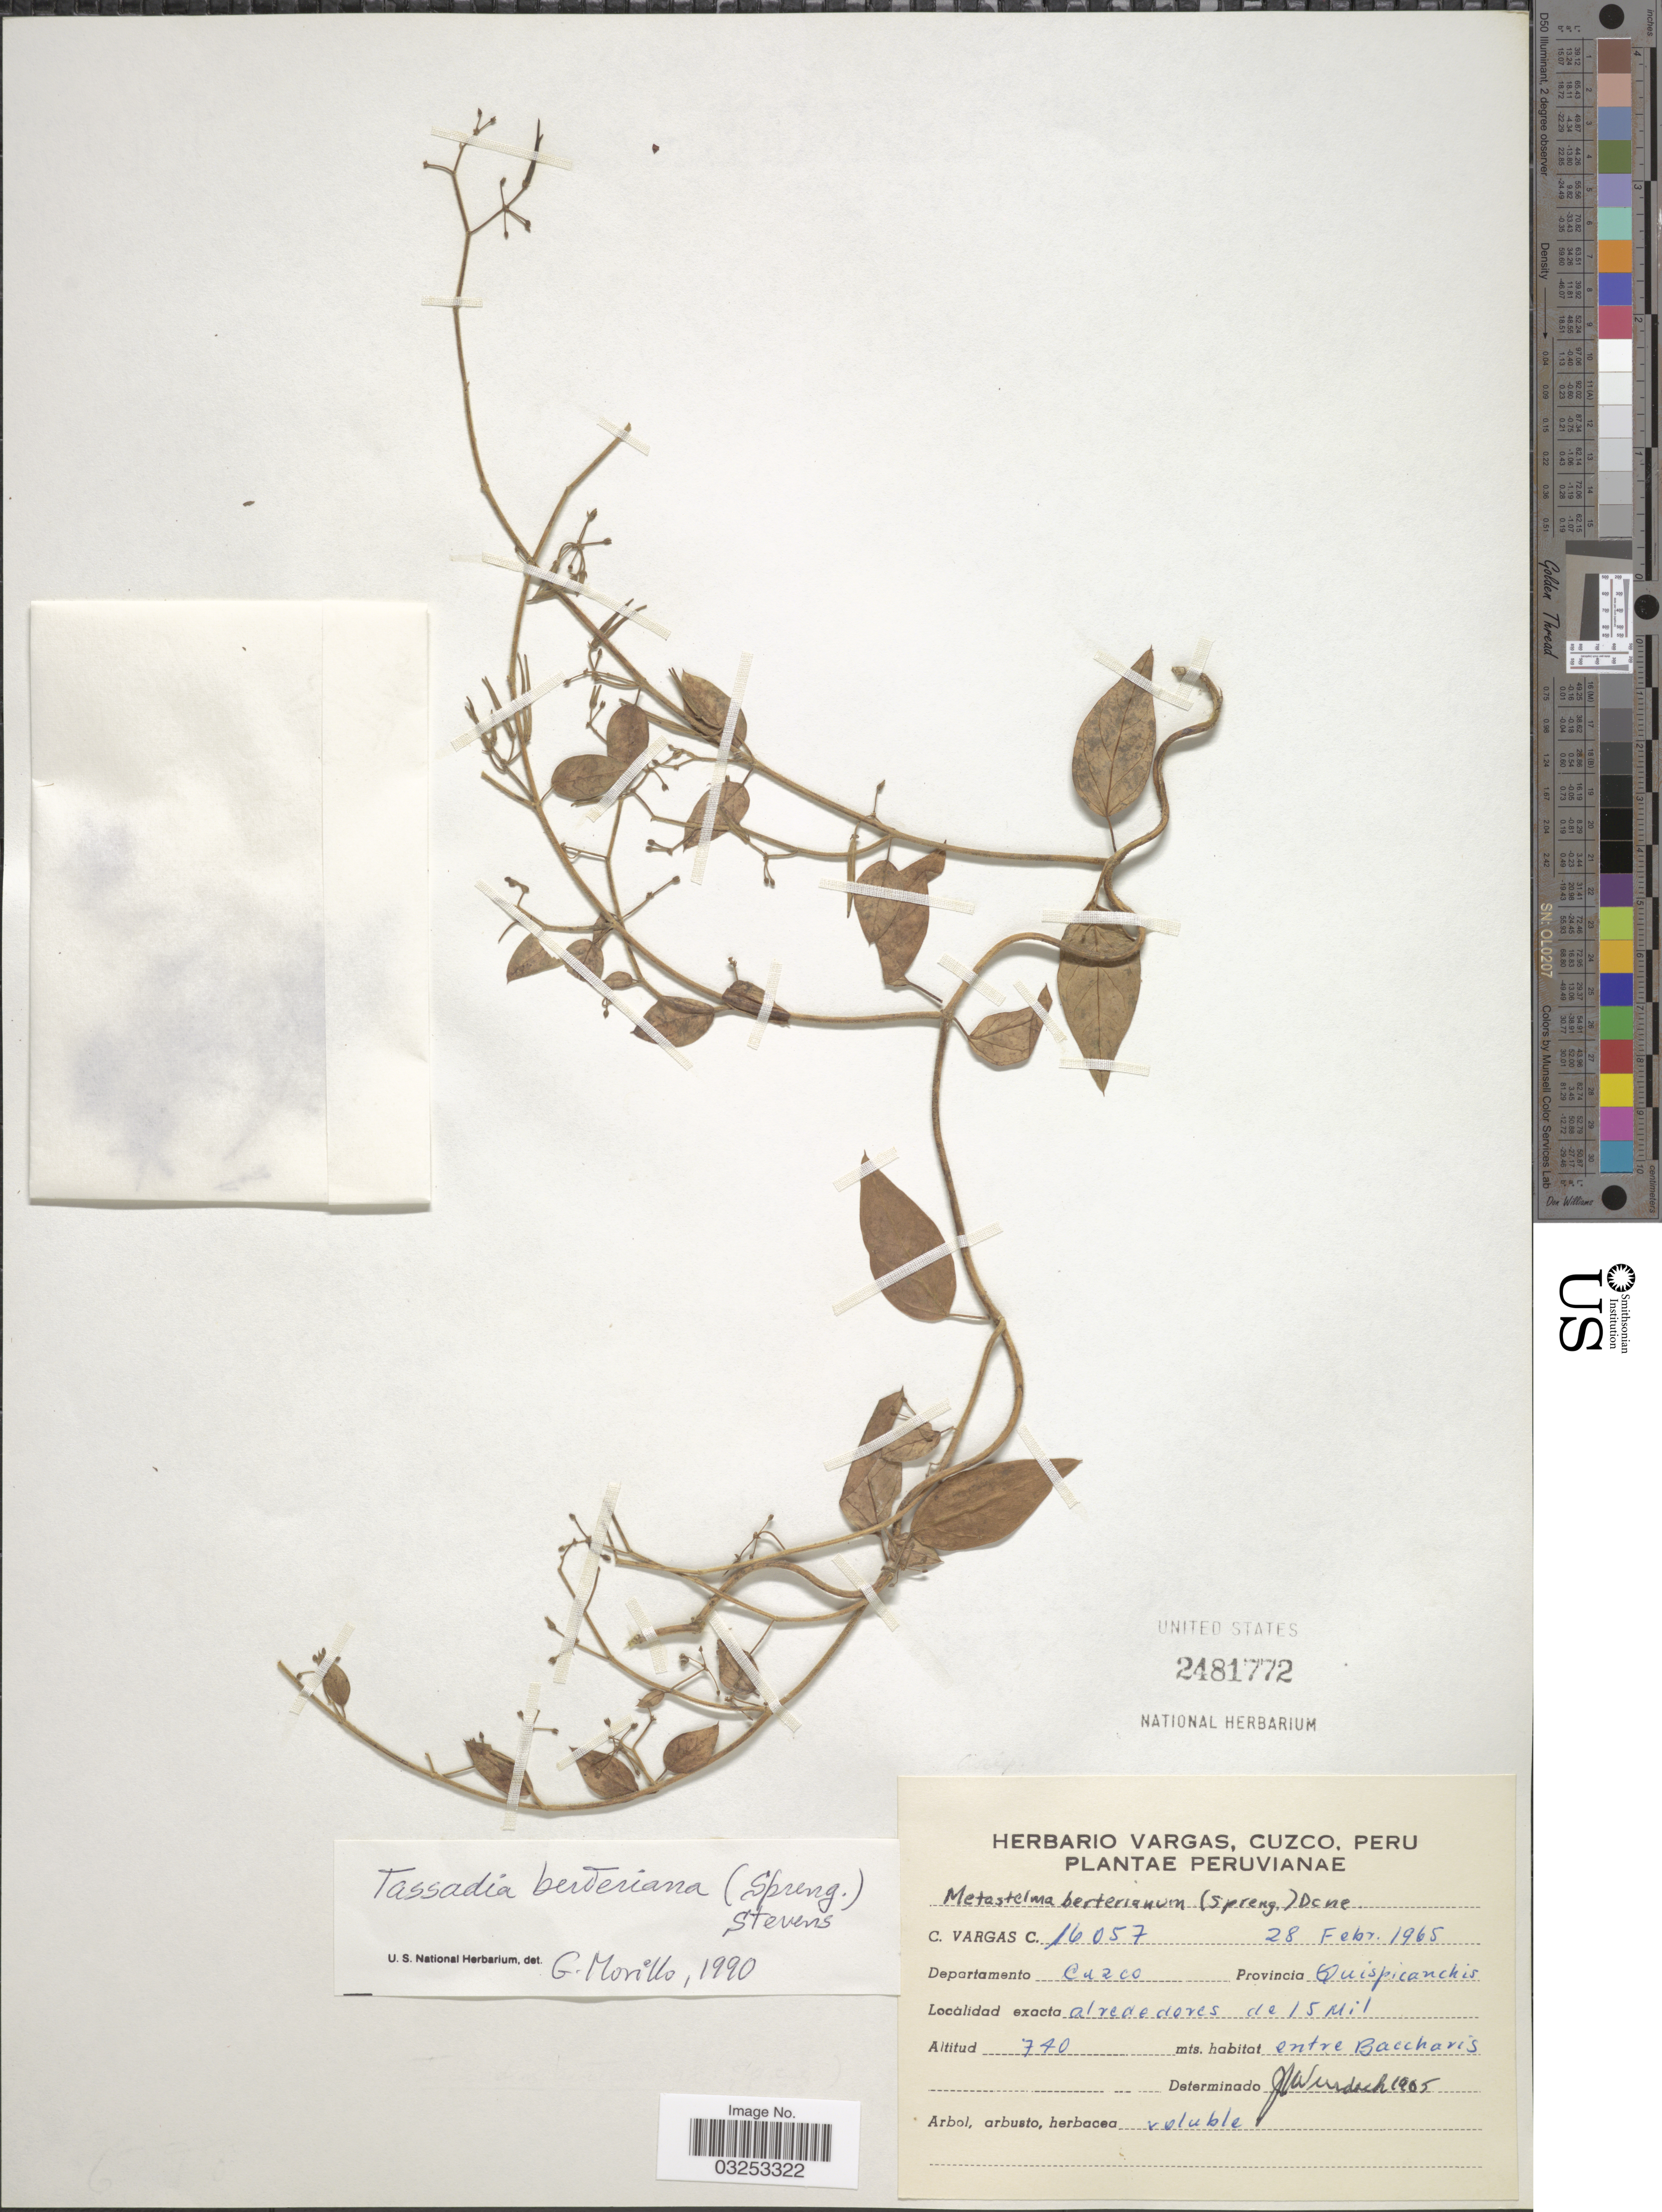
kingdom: Plantae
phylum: Tracheophyta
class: Magnoliopsida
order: Gentianales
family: Apocynaceae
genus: Tassadia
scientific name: Tassadia berteroana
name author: (Spreng.) W.D. Stevens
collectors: C. Vargas Calderón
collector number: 16057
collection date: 1965-02-28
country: Peru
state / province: Cusco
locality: Departamento Cuzco. Provincia Quispicanchis. Alrededores de 15 Mil.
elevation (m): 740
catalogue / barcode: US 2481772